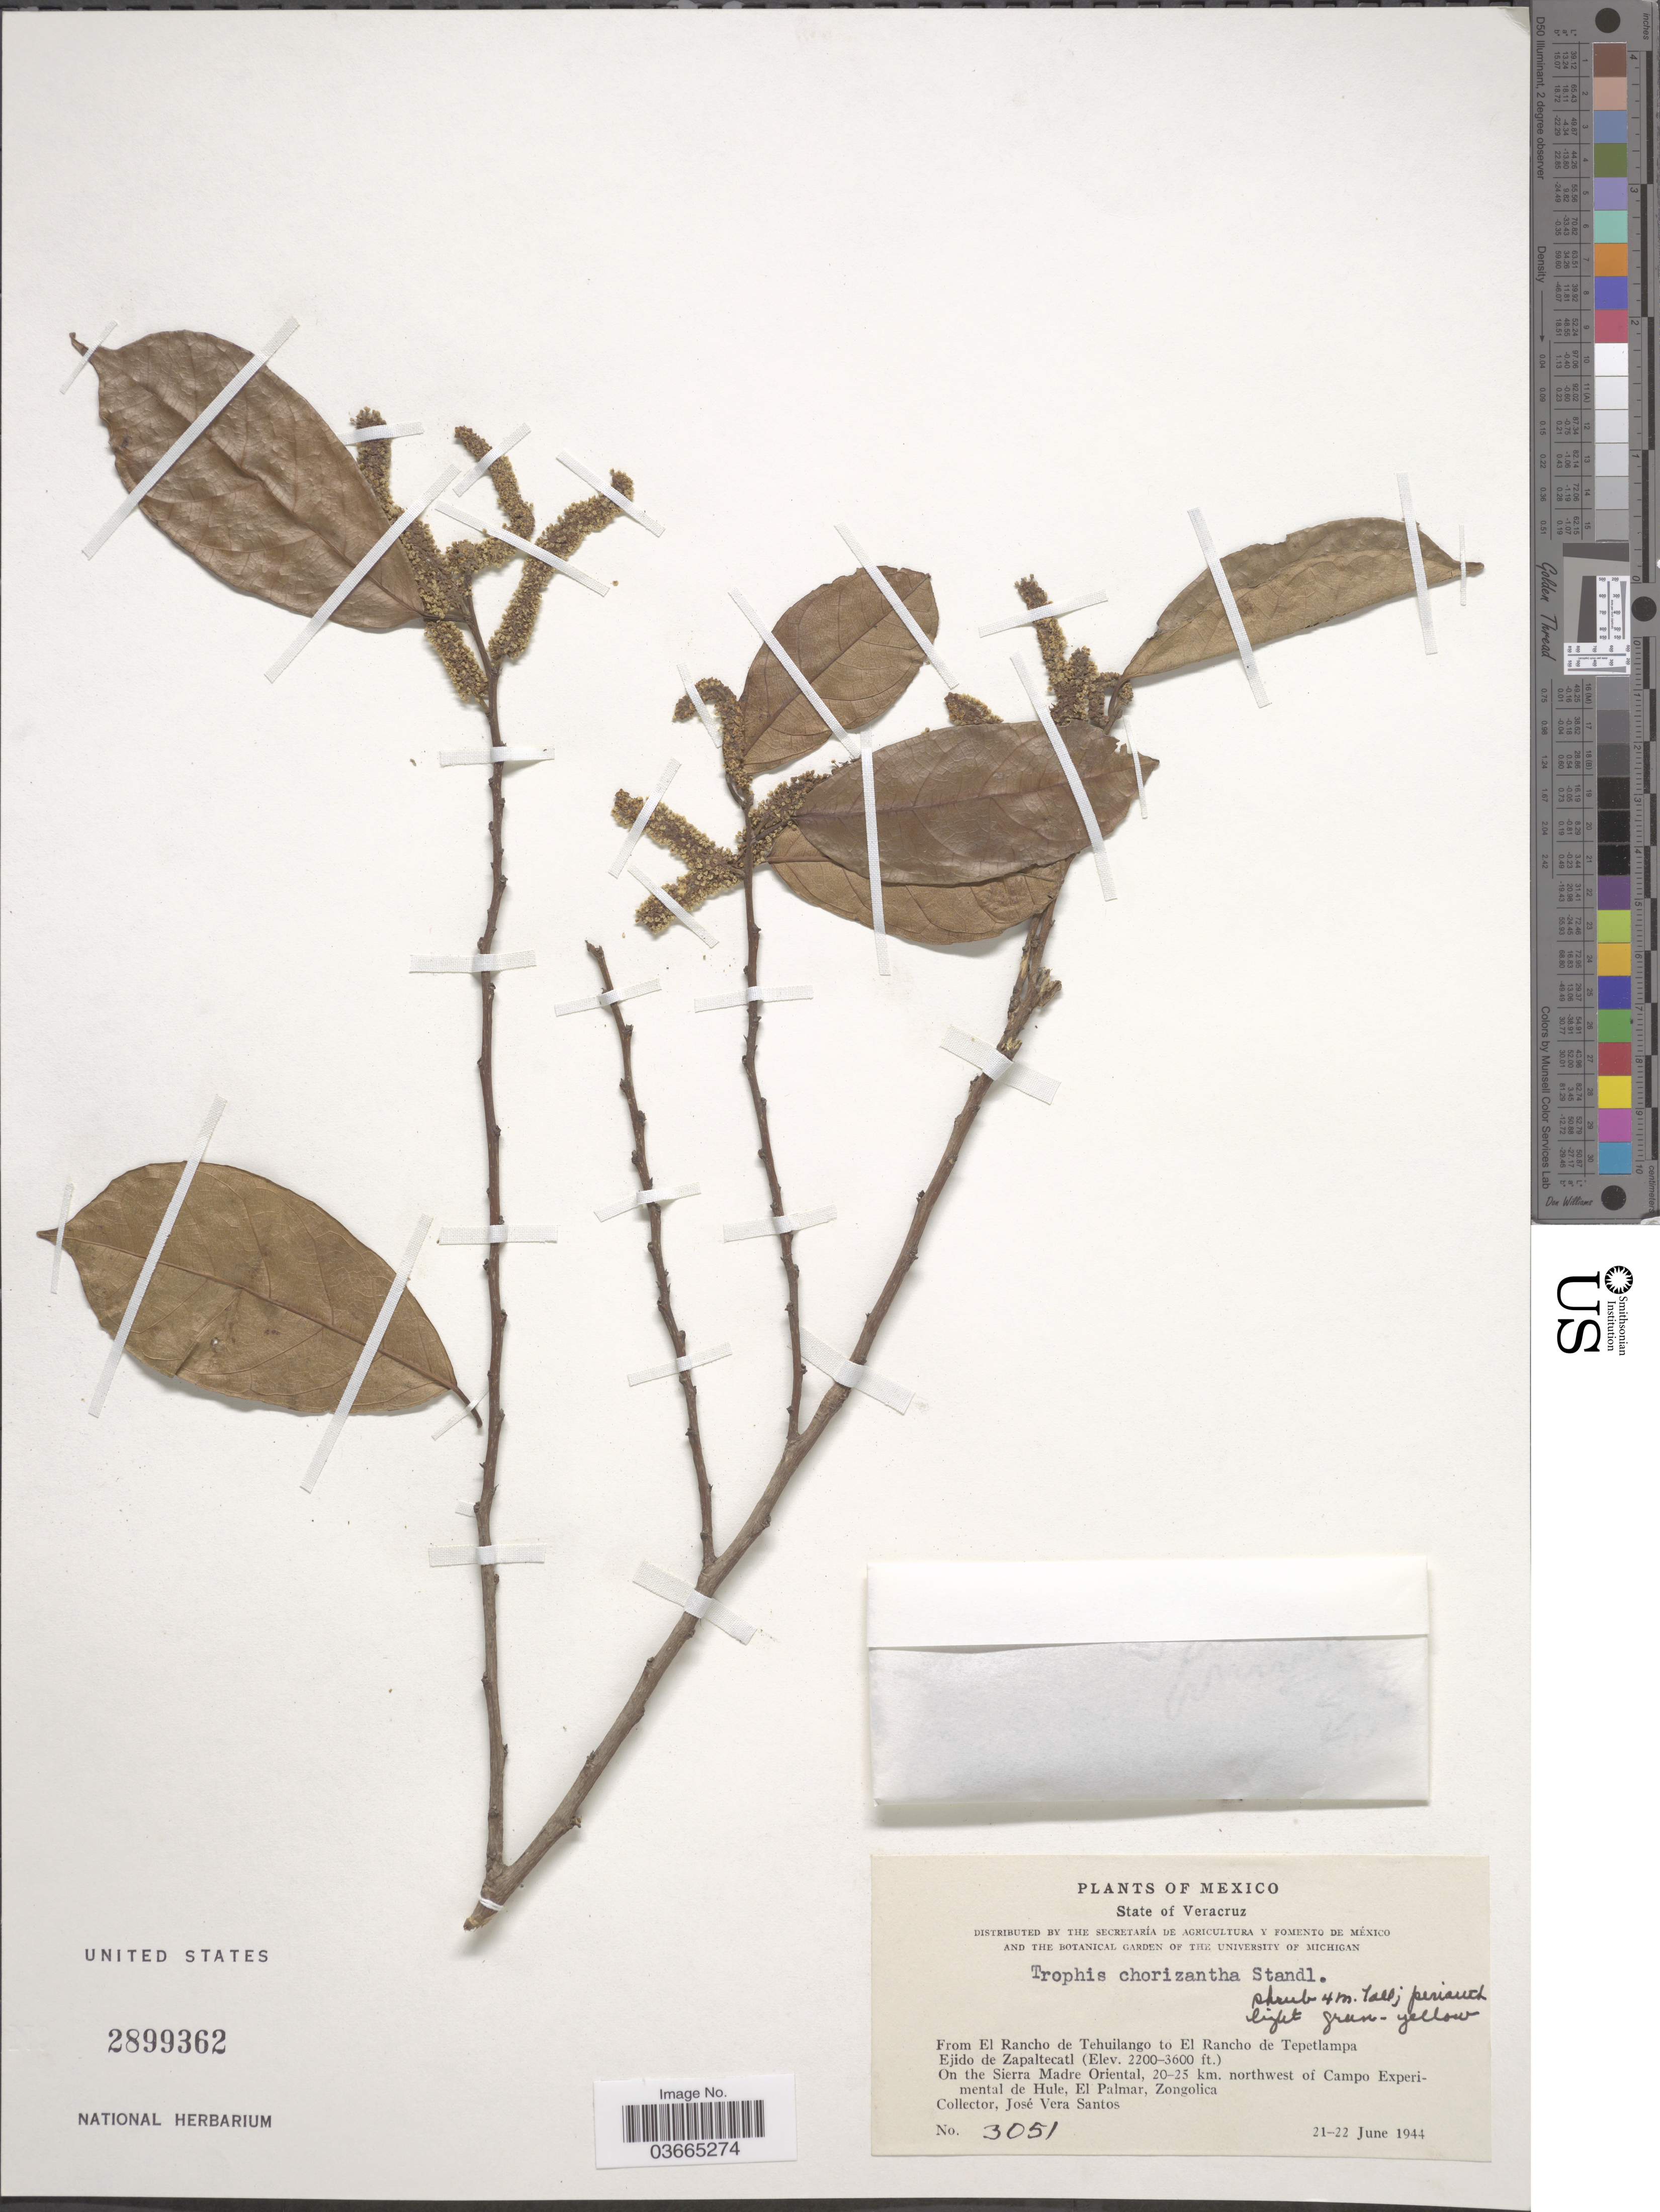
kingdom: Plantae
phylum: Tracheophyta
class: Magnoliopsida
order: Rosales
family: Moraceae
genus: Trophis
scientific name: Trophis mexicana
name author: (Liebm.) Bureau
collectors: J. Santos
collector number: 3051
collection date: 1944-06-21/1944-06-22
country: Mexico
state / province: Veracruz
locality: State of Veracruz. From El Rancho de Tehuilango to El Rancho de Tepetlampa Ejido de Zapaltecatl. On the Sierra Madre Oriental, 20-25 km. northwest of Campo Experimental de Hule, El Palmar, Zongolica.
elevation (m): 671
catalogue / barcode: US 2899362